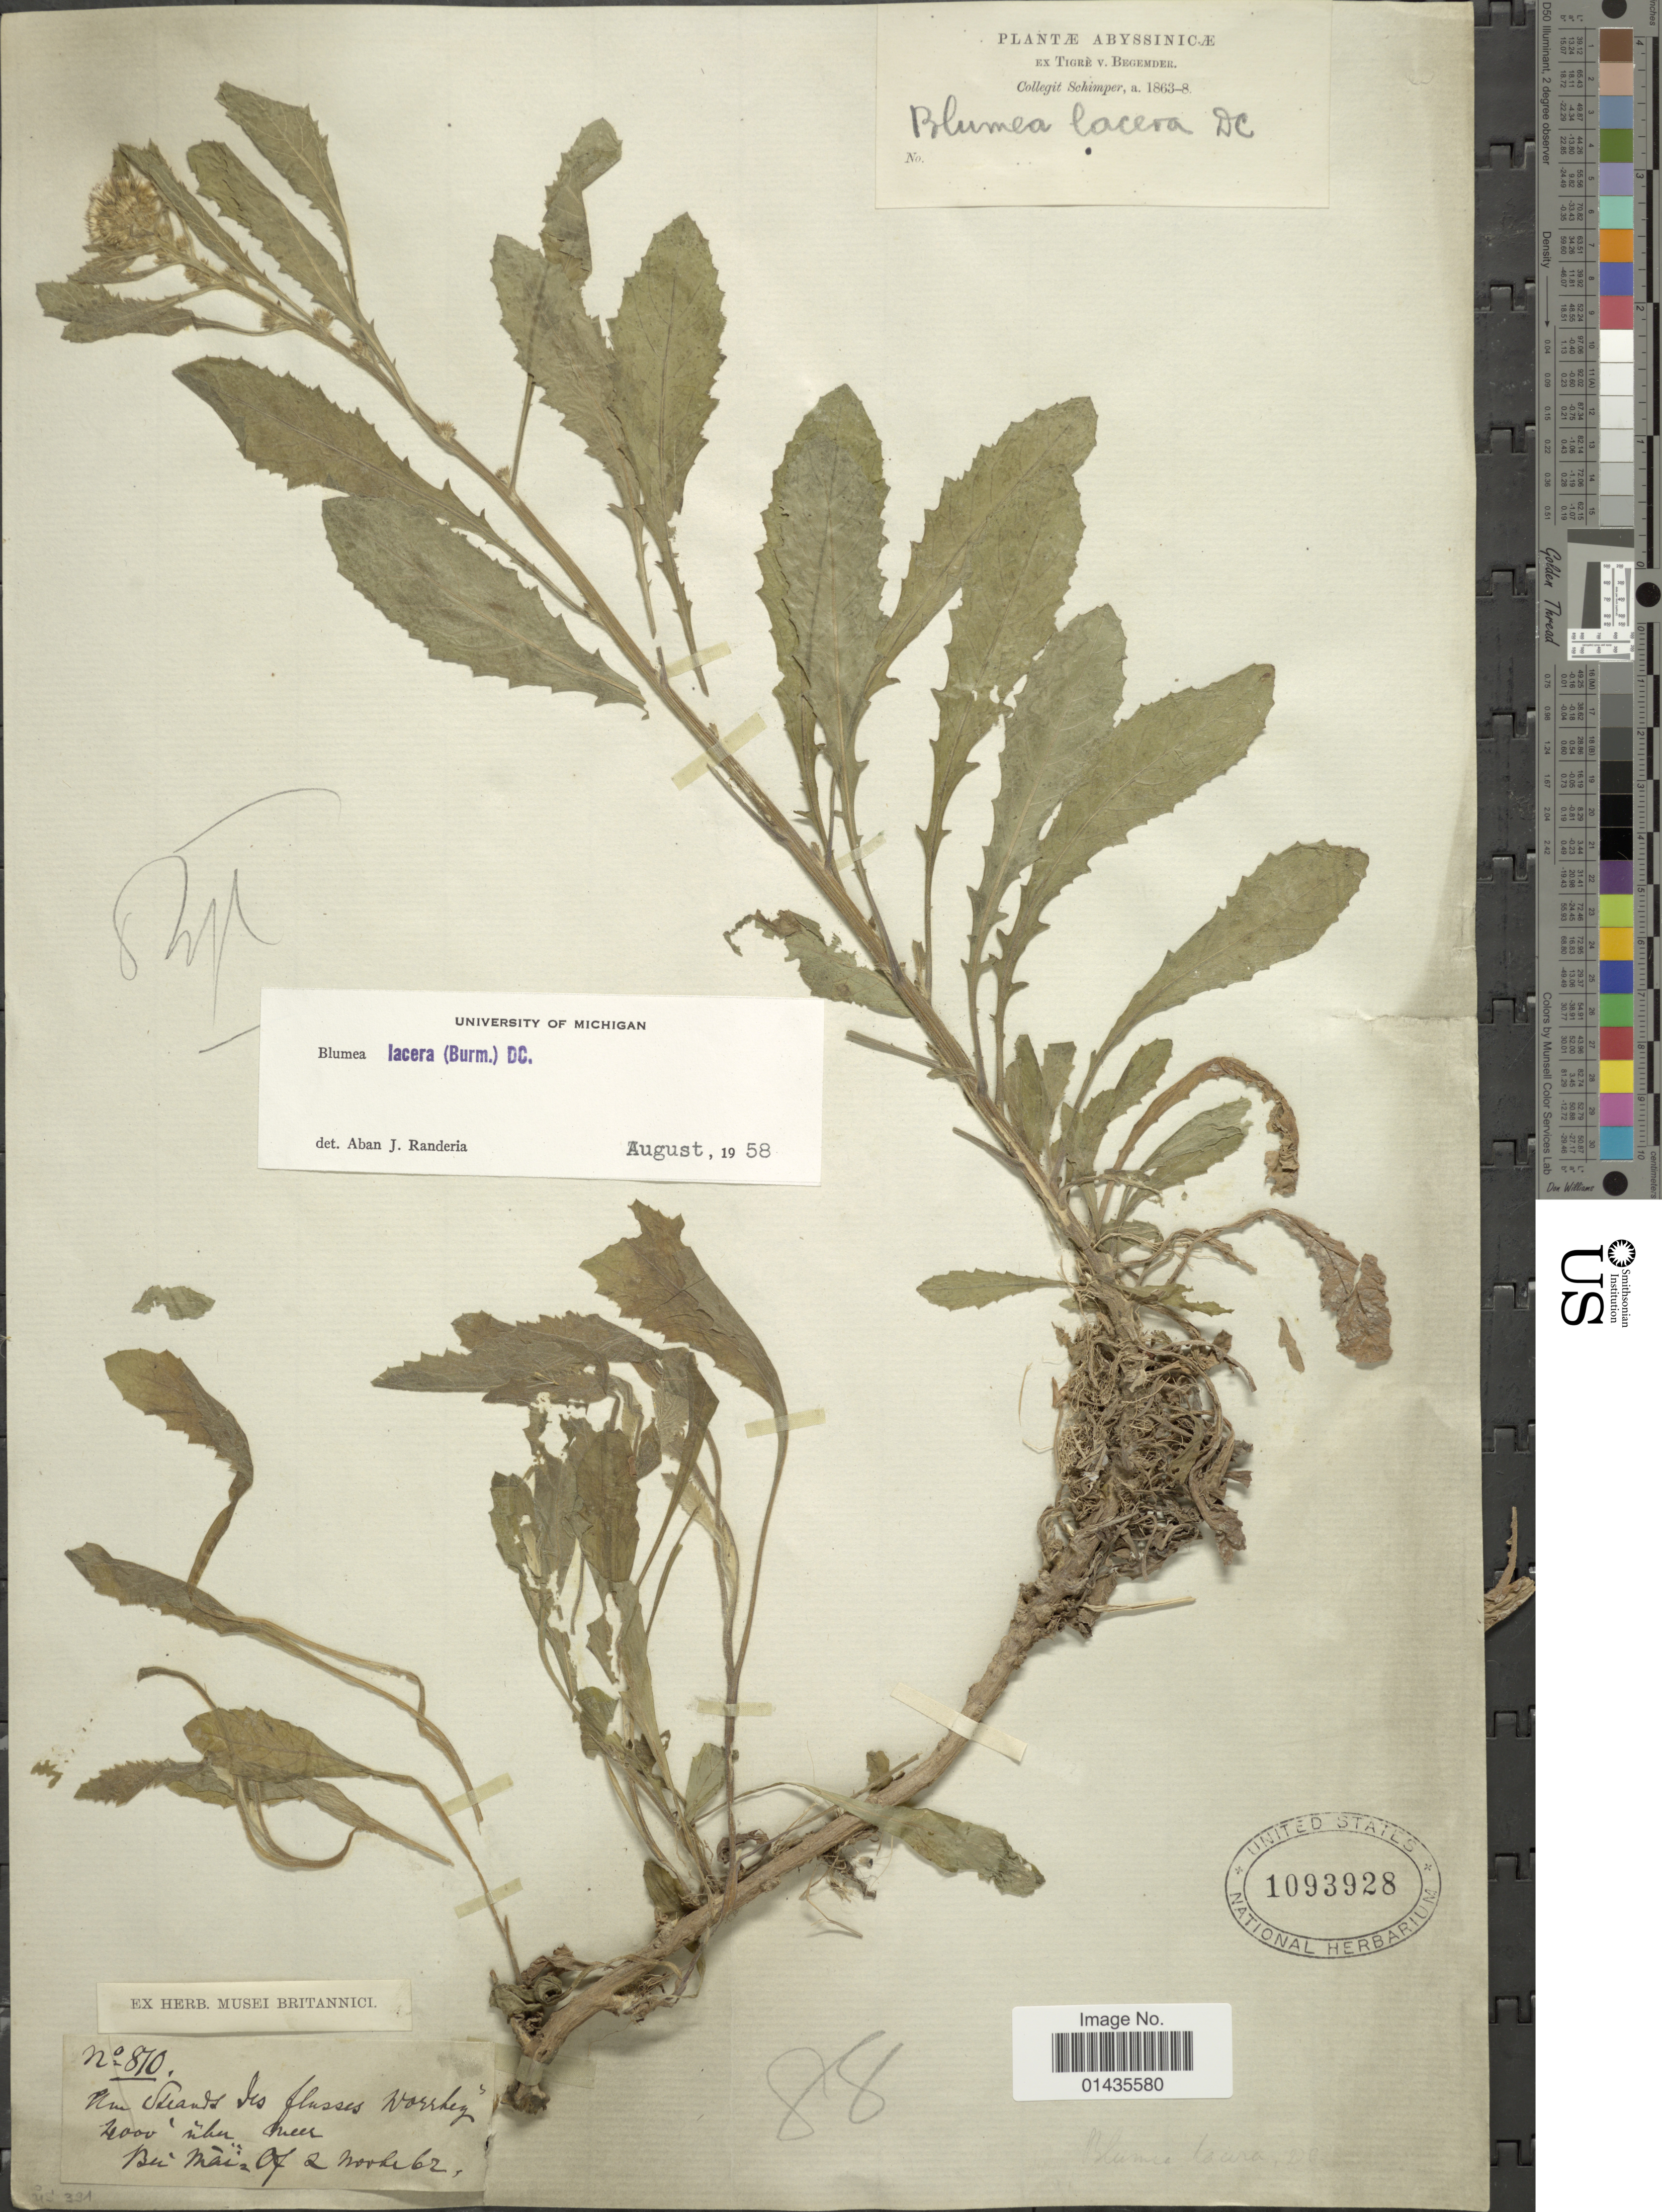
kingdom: Plantae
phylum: Tracheophyta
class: Magnoliopsida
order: Asterales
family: Asteraceae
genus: Blumea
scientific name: Blumea lacera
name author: (Roxb.) DC.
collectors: -. Schimper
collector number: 810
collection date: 1863/1868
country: Eritrea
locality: Abyssinicae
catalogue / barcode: US 1093928